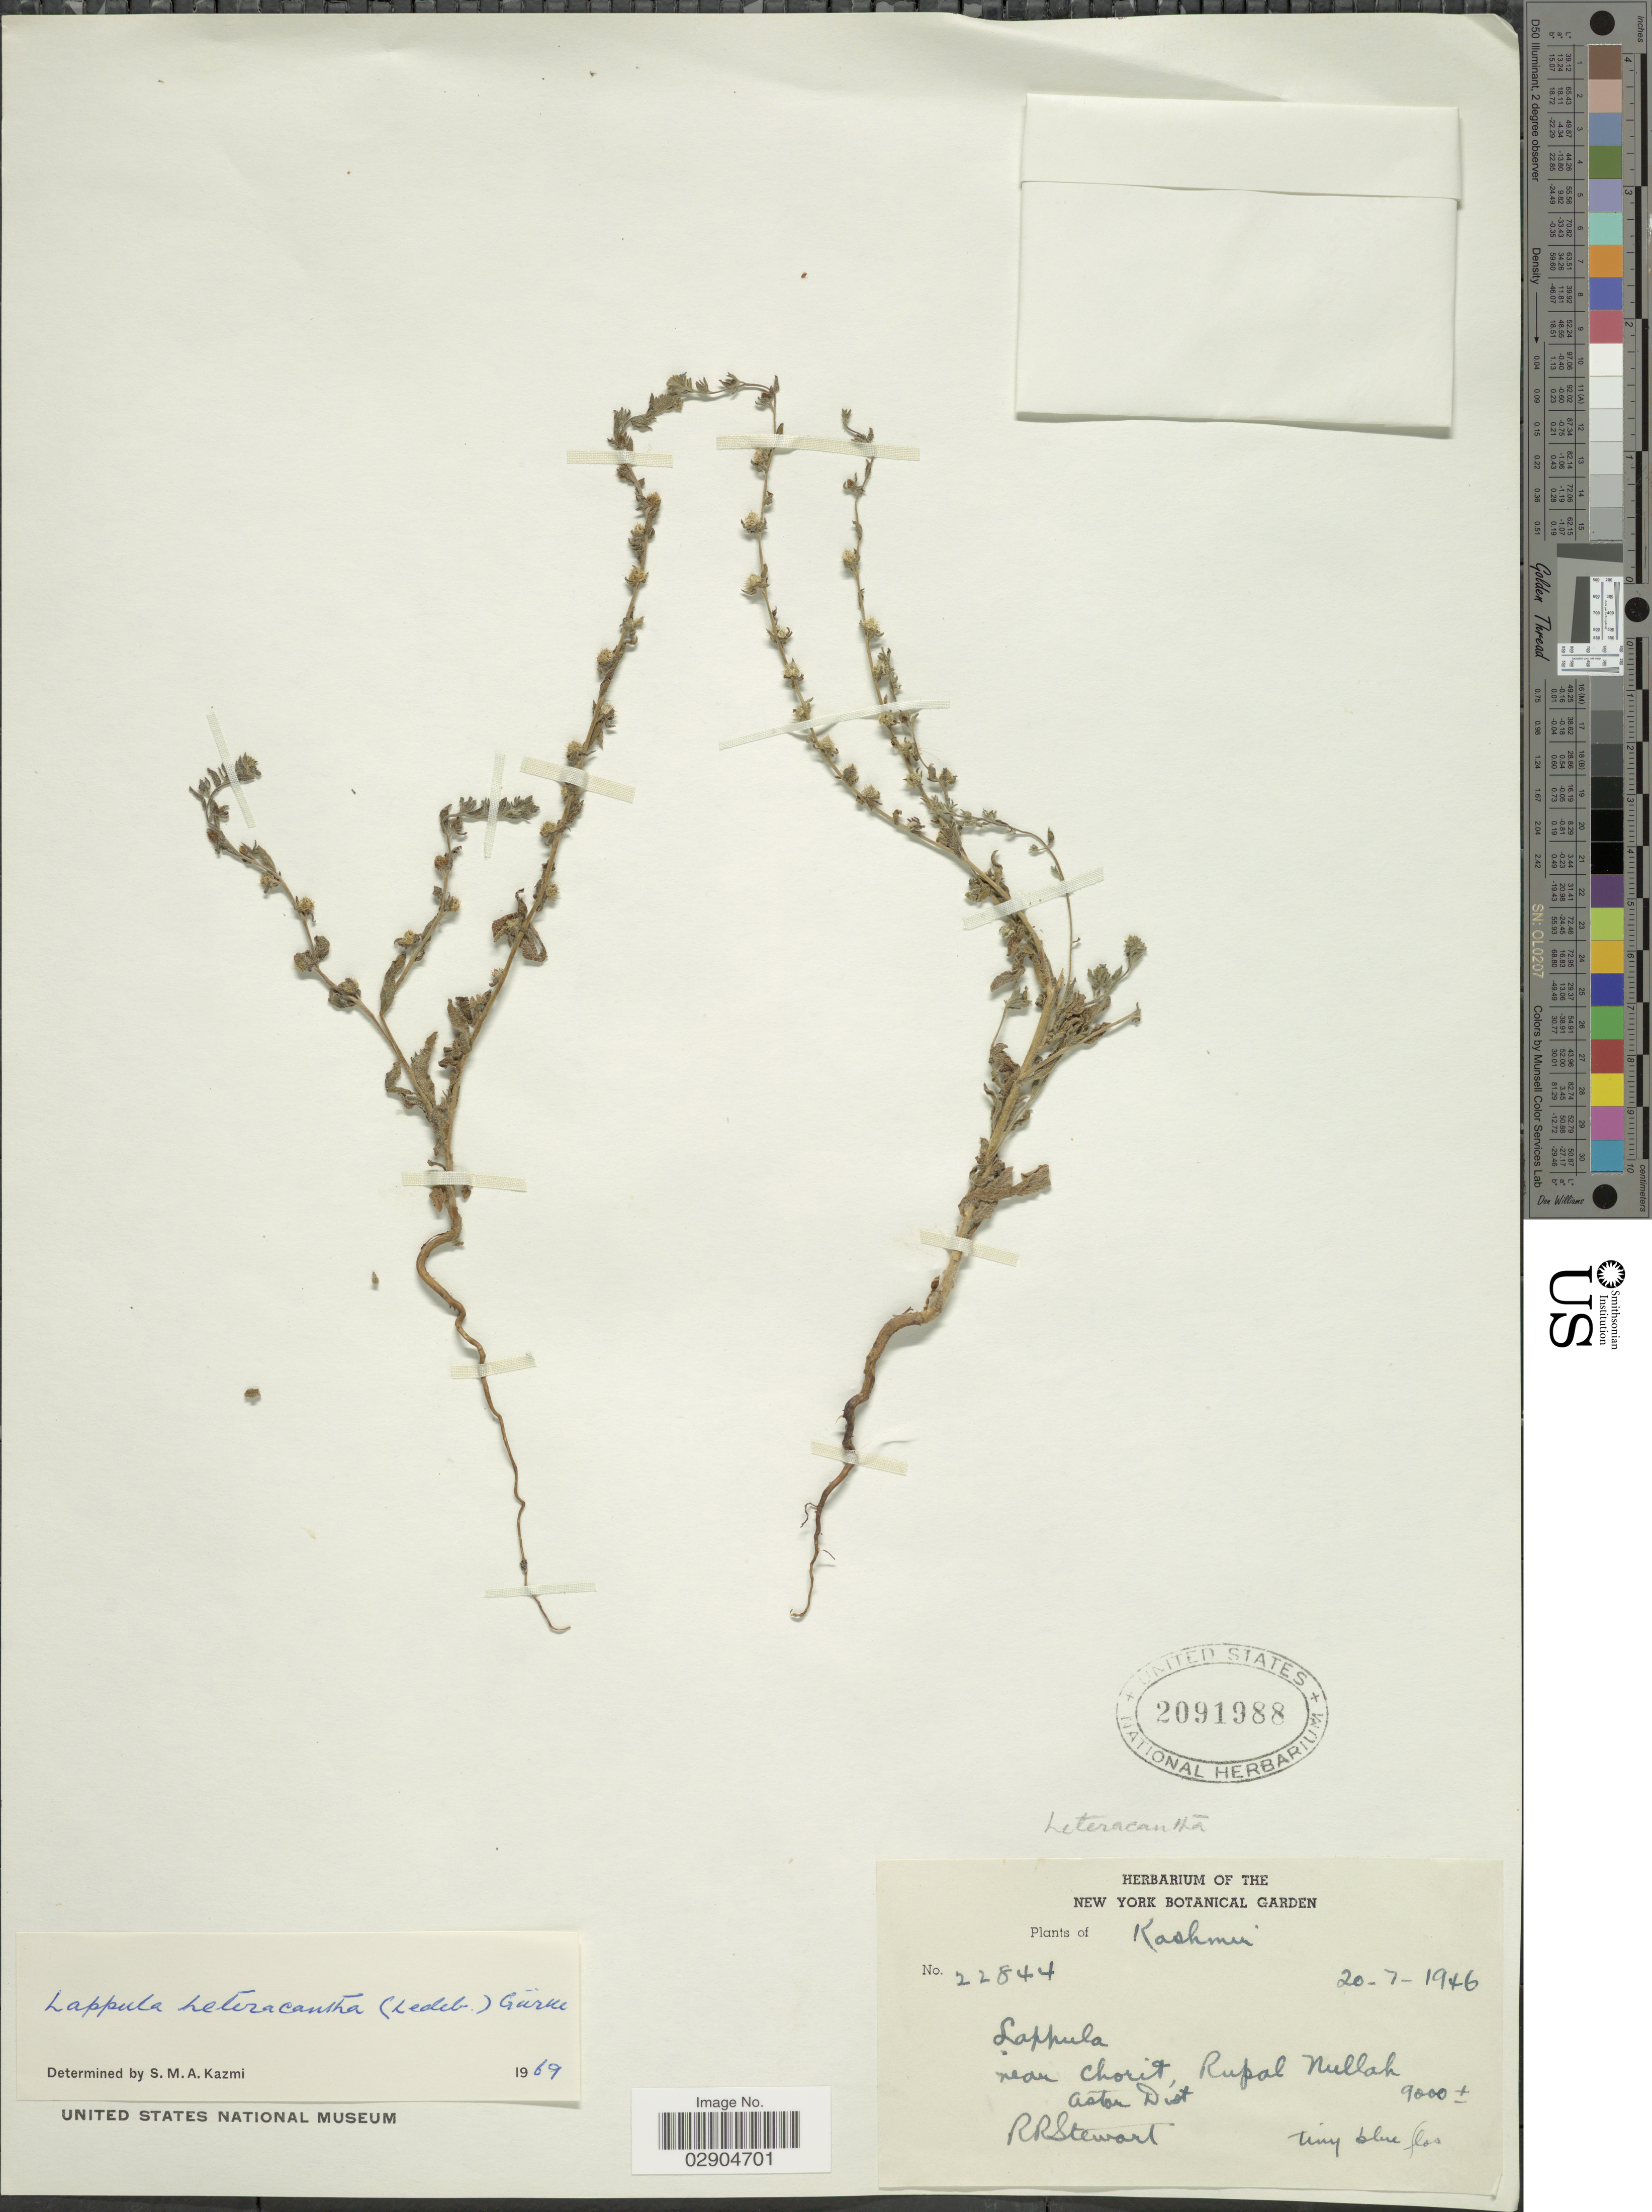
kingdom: Plantae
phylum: Tracheophyta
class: Magnoliopsida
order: Boraginales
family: Boraginaceae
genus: Lappula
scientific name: Lappula heteracantha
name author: Borbás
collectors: R. Stewart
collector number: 22844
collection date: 1946-07-20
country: Pakistan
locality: Kashmir. Near Chorit, Rupal Nullah, Aston Dist.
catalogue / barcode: US 2091988